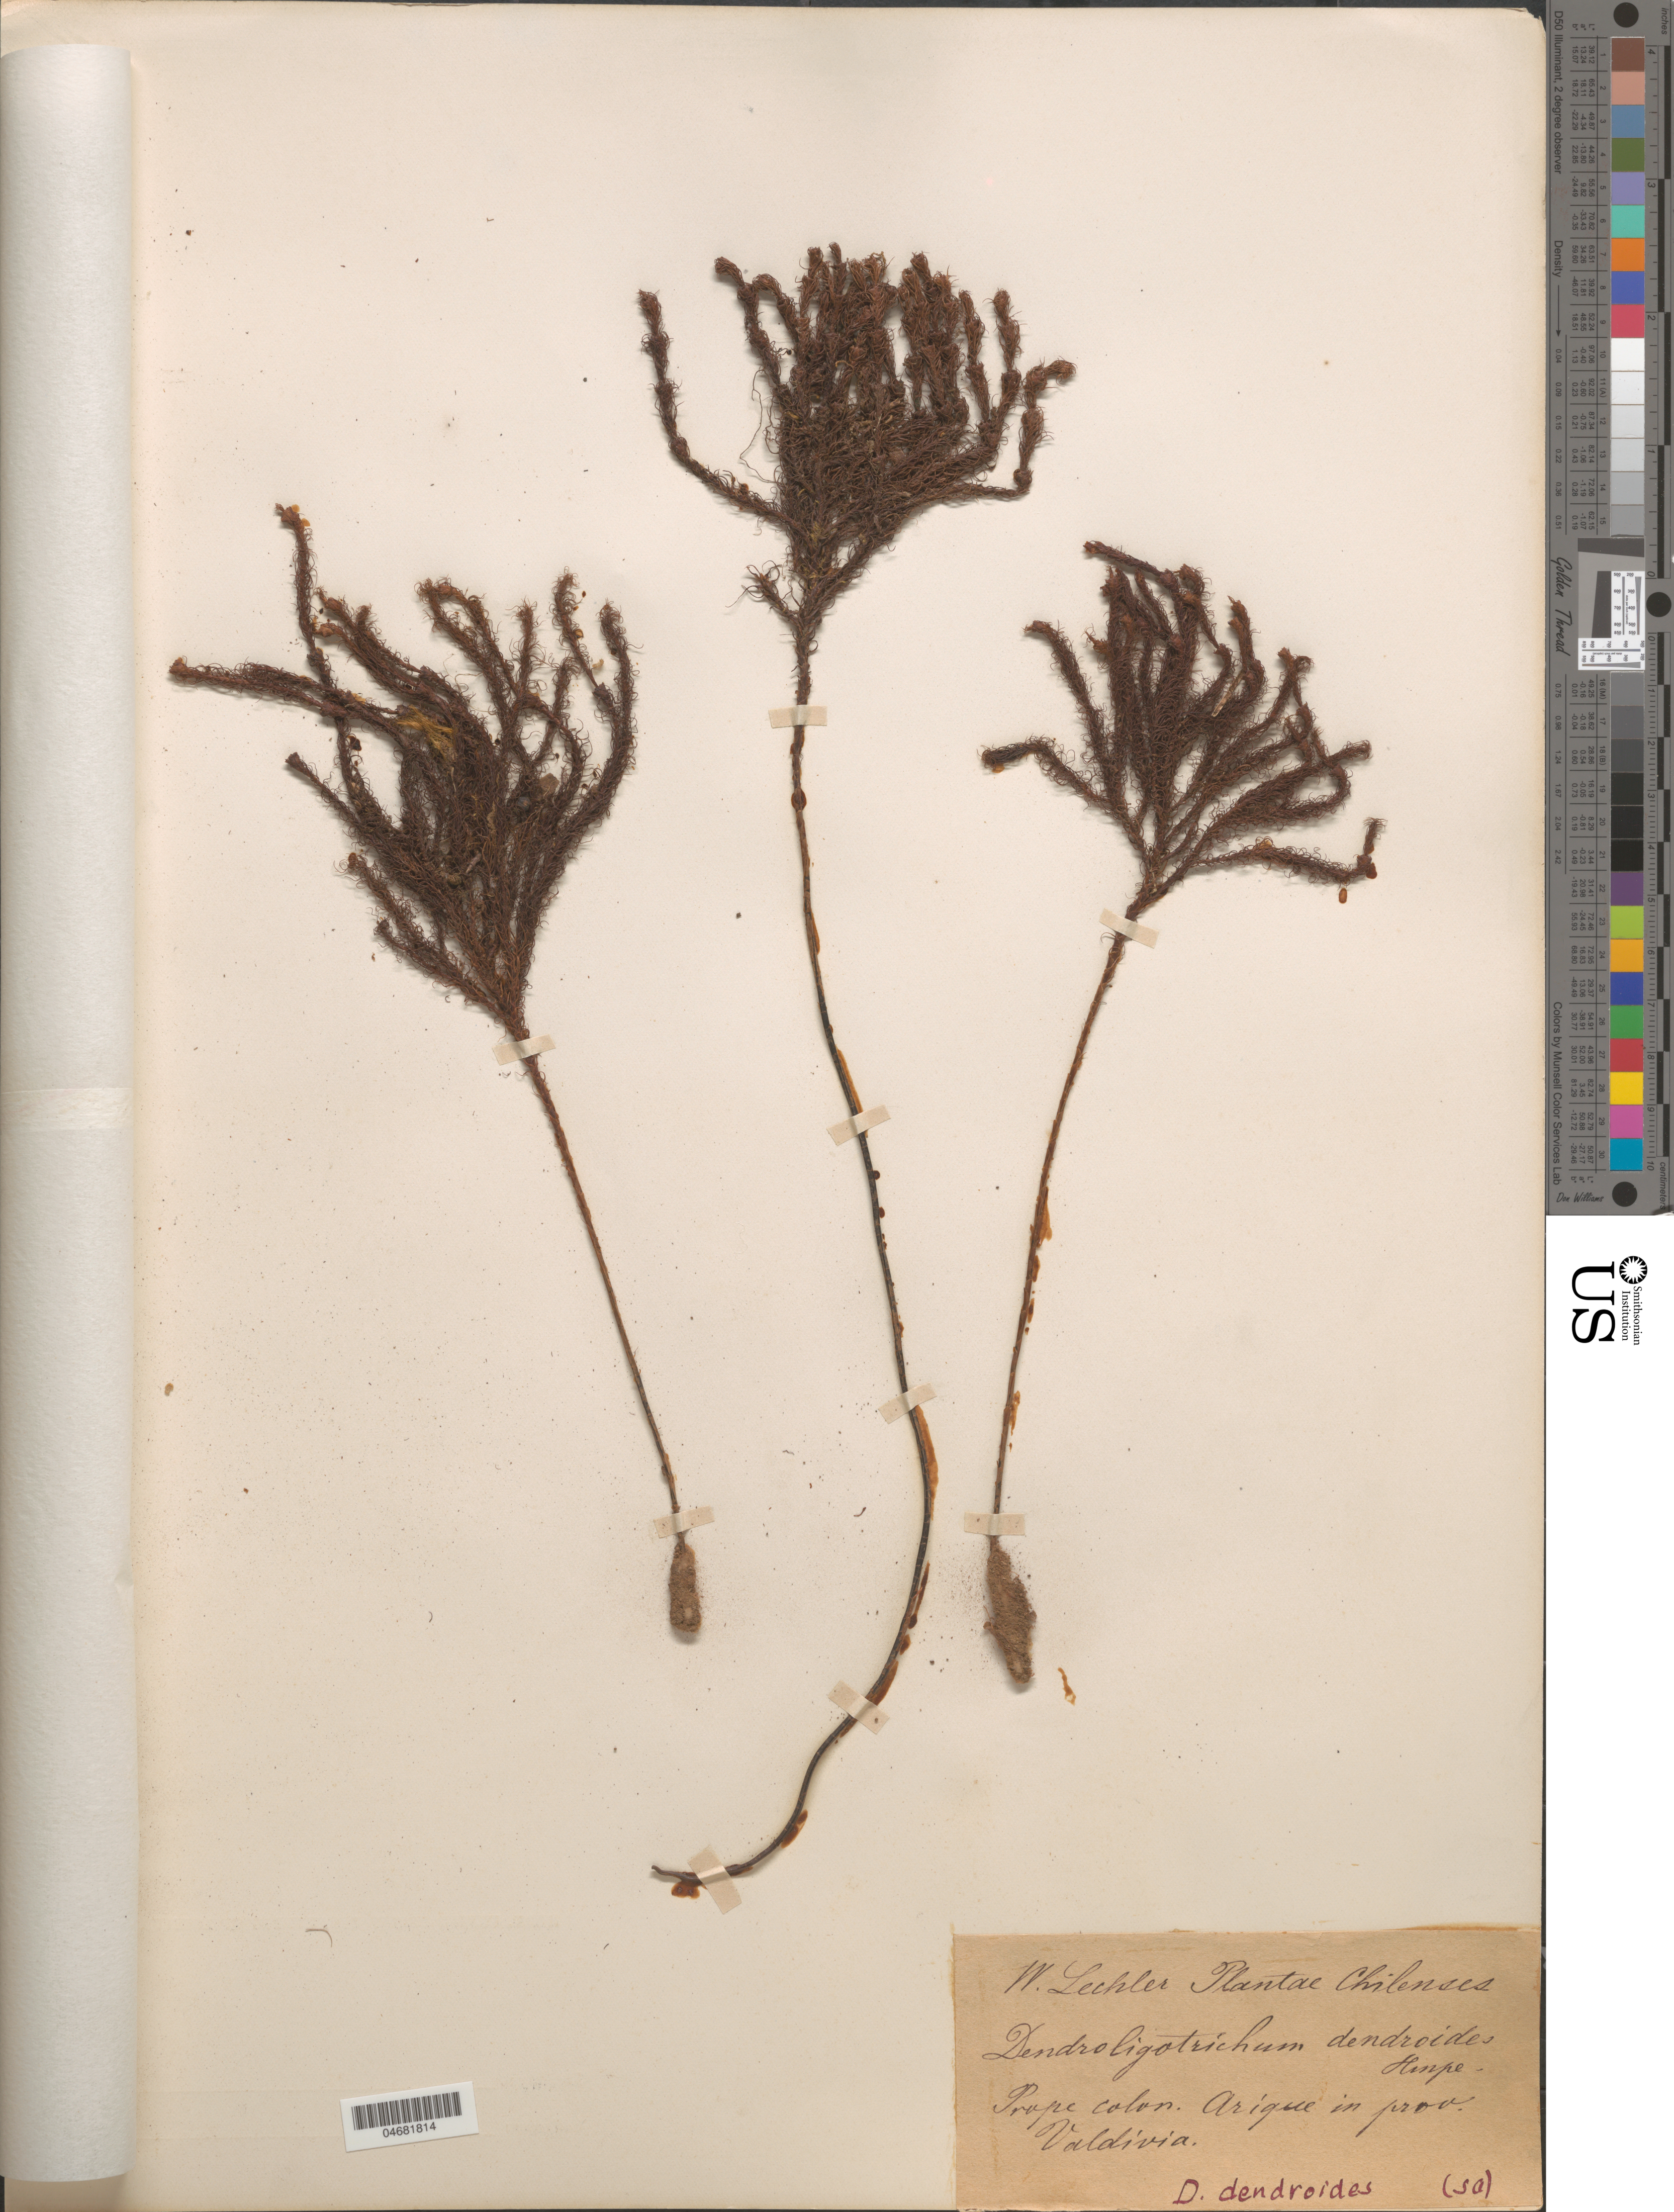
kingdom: Plantae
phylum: Bryophyta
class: Polytrichopsida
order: Polytrichales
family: Polytrichaceae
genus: Dendroligotrichum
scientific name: Dendroligotrichum dendroides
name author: (Brid. ex Hedw.) Broth.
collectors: W. Lechler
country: Chile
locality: Prope colon. Arique in prov. Valdivia.